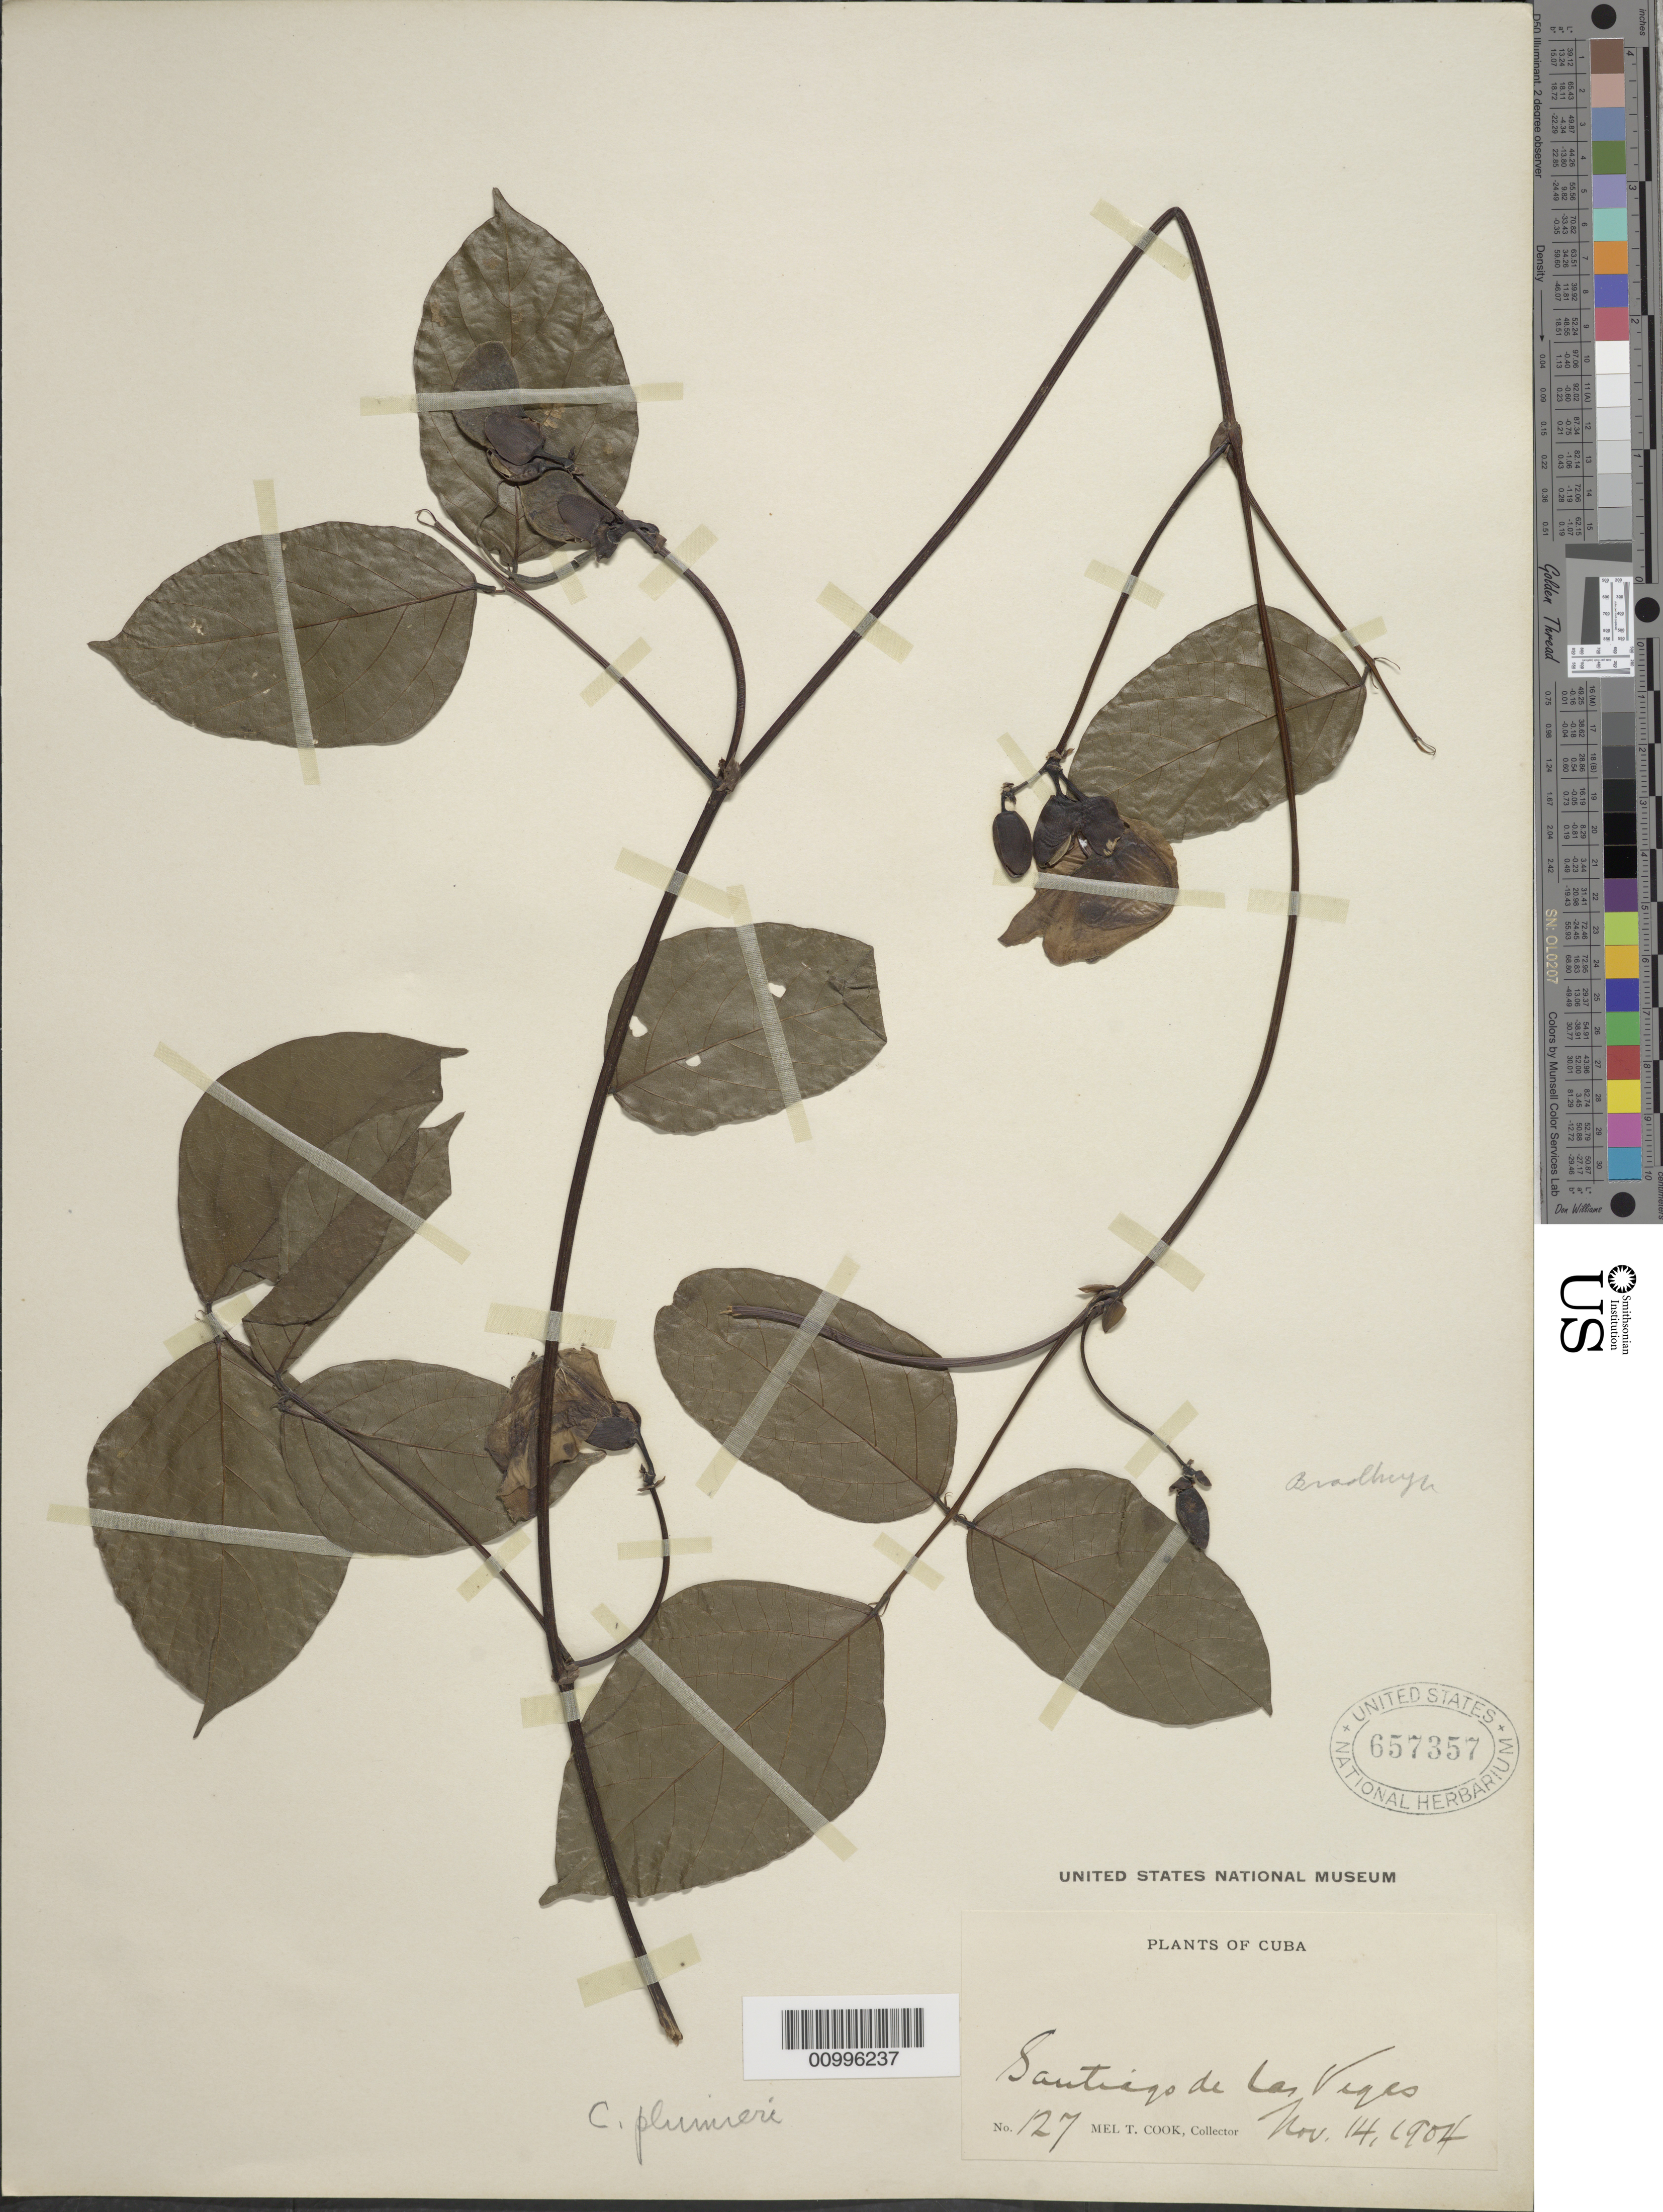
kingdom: Plantae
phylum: Tracheophyta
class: Magnoliopsida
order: Fabales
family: Fabaceae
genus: Centrosema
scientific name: Centrosema plumieri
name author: (Turpin ex Pers.) Benth.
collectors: M. T. Cook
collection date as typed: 14 Nov 1904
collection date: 1904-11-14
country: Cuba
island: Cuba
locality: Santiago de la Vega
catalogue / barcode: US 657357